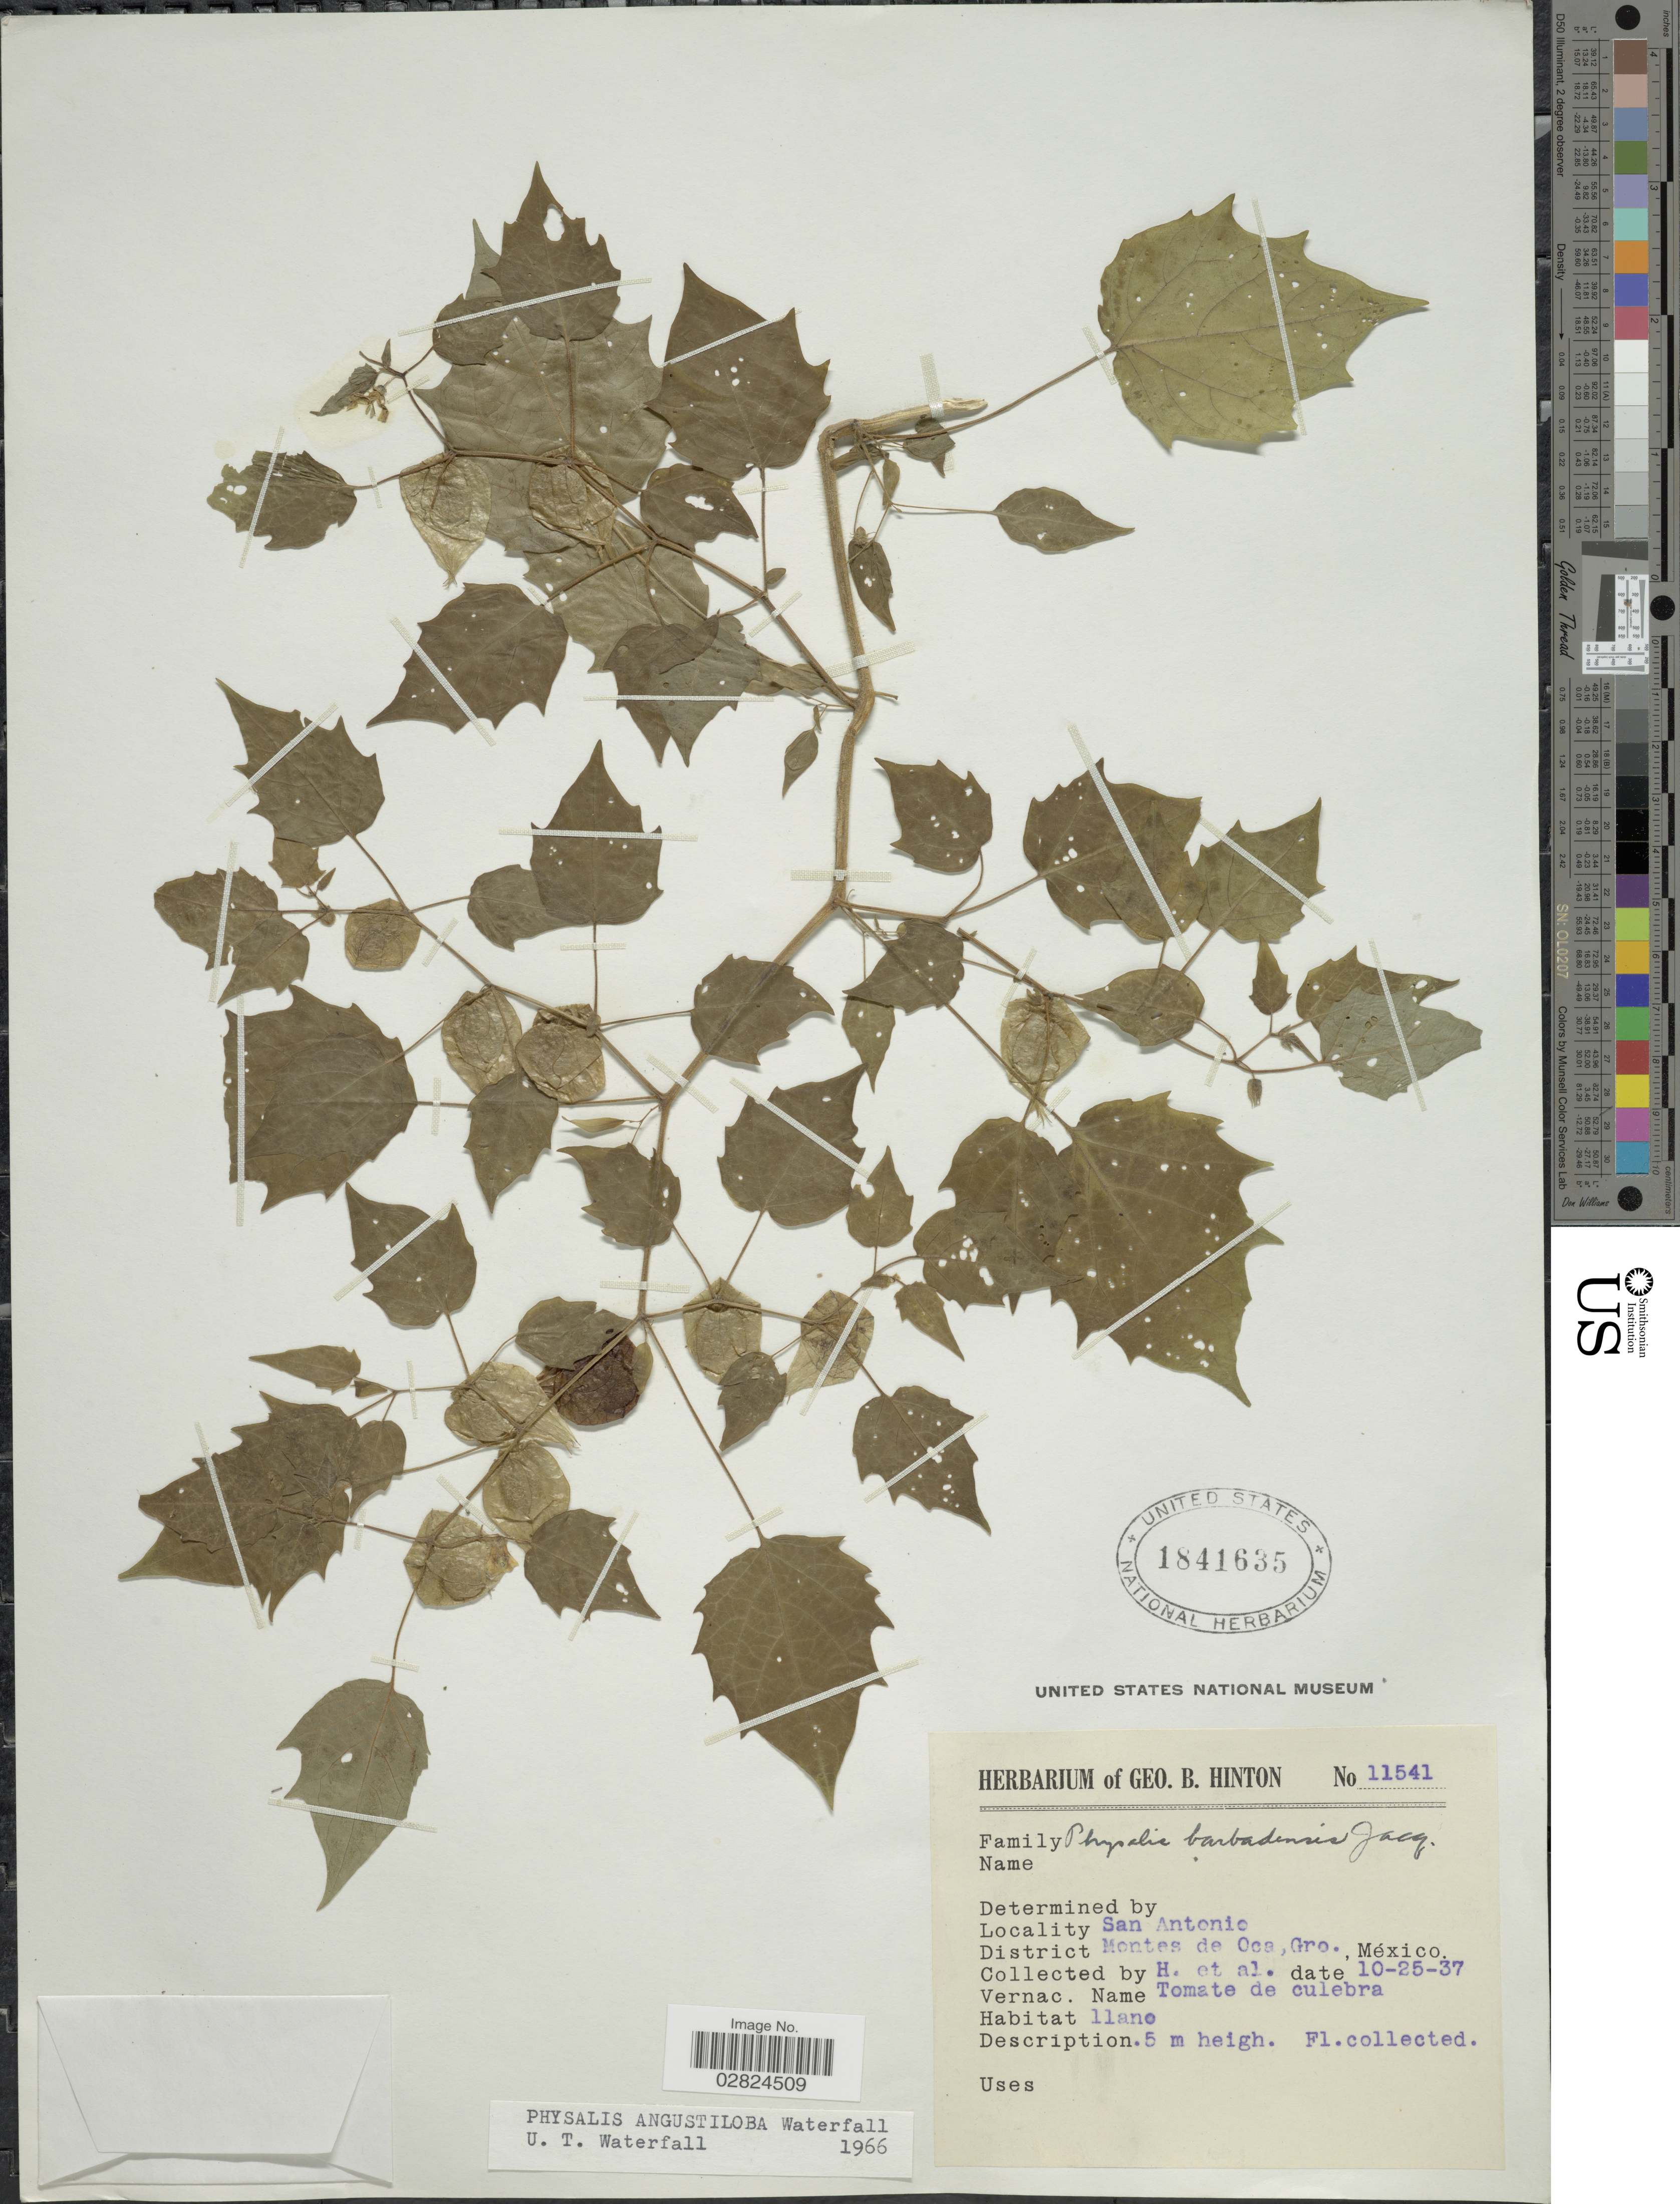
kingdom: Plantae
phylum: Tracheophyta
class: Magnoliopsida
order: Solanales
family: Solanaceae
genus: Physalis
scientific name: Physalis angustiloba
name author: Waterf.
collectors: G. B. Hinton & et al.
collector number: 11541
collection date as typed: Transcribed d/m/y: 25/10/37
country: Mexico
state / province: Guerrero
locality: San Antonio, District Montes de Oca, Gro.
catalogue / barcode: US 1841635